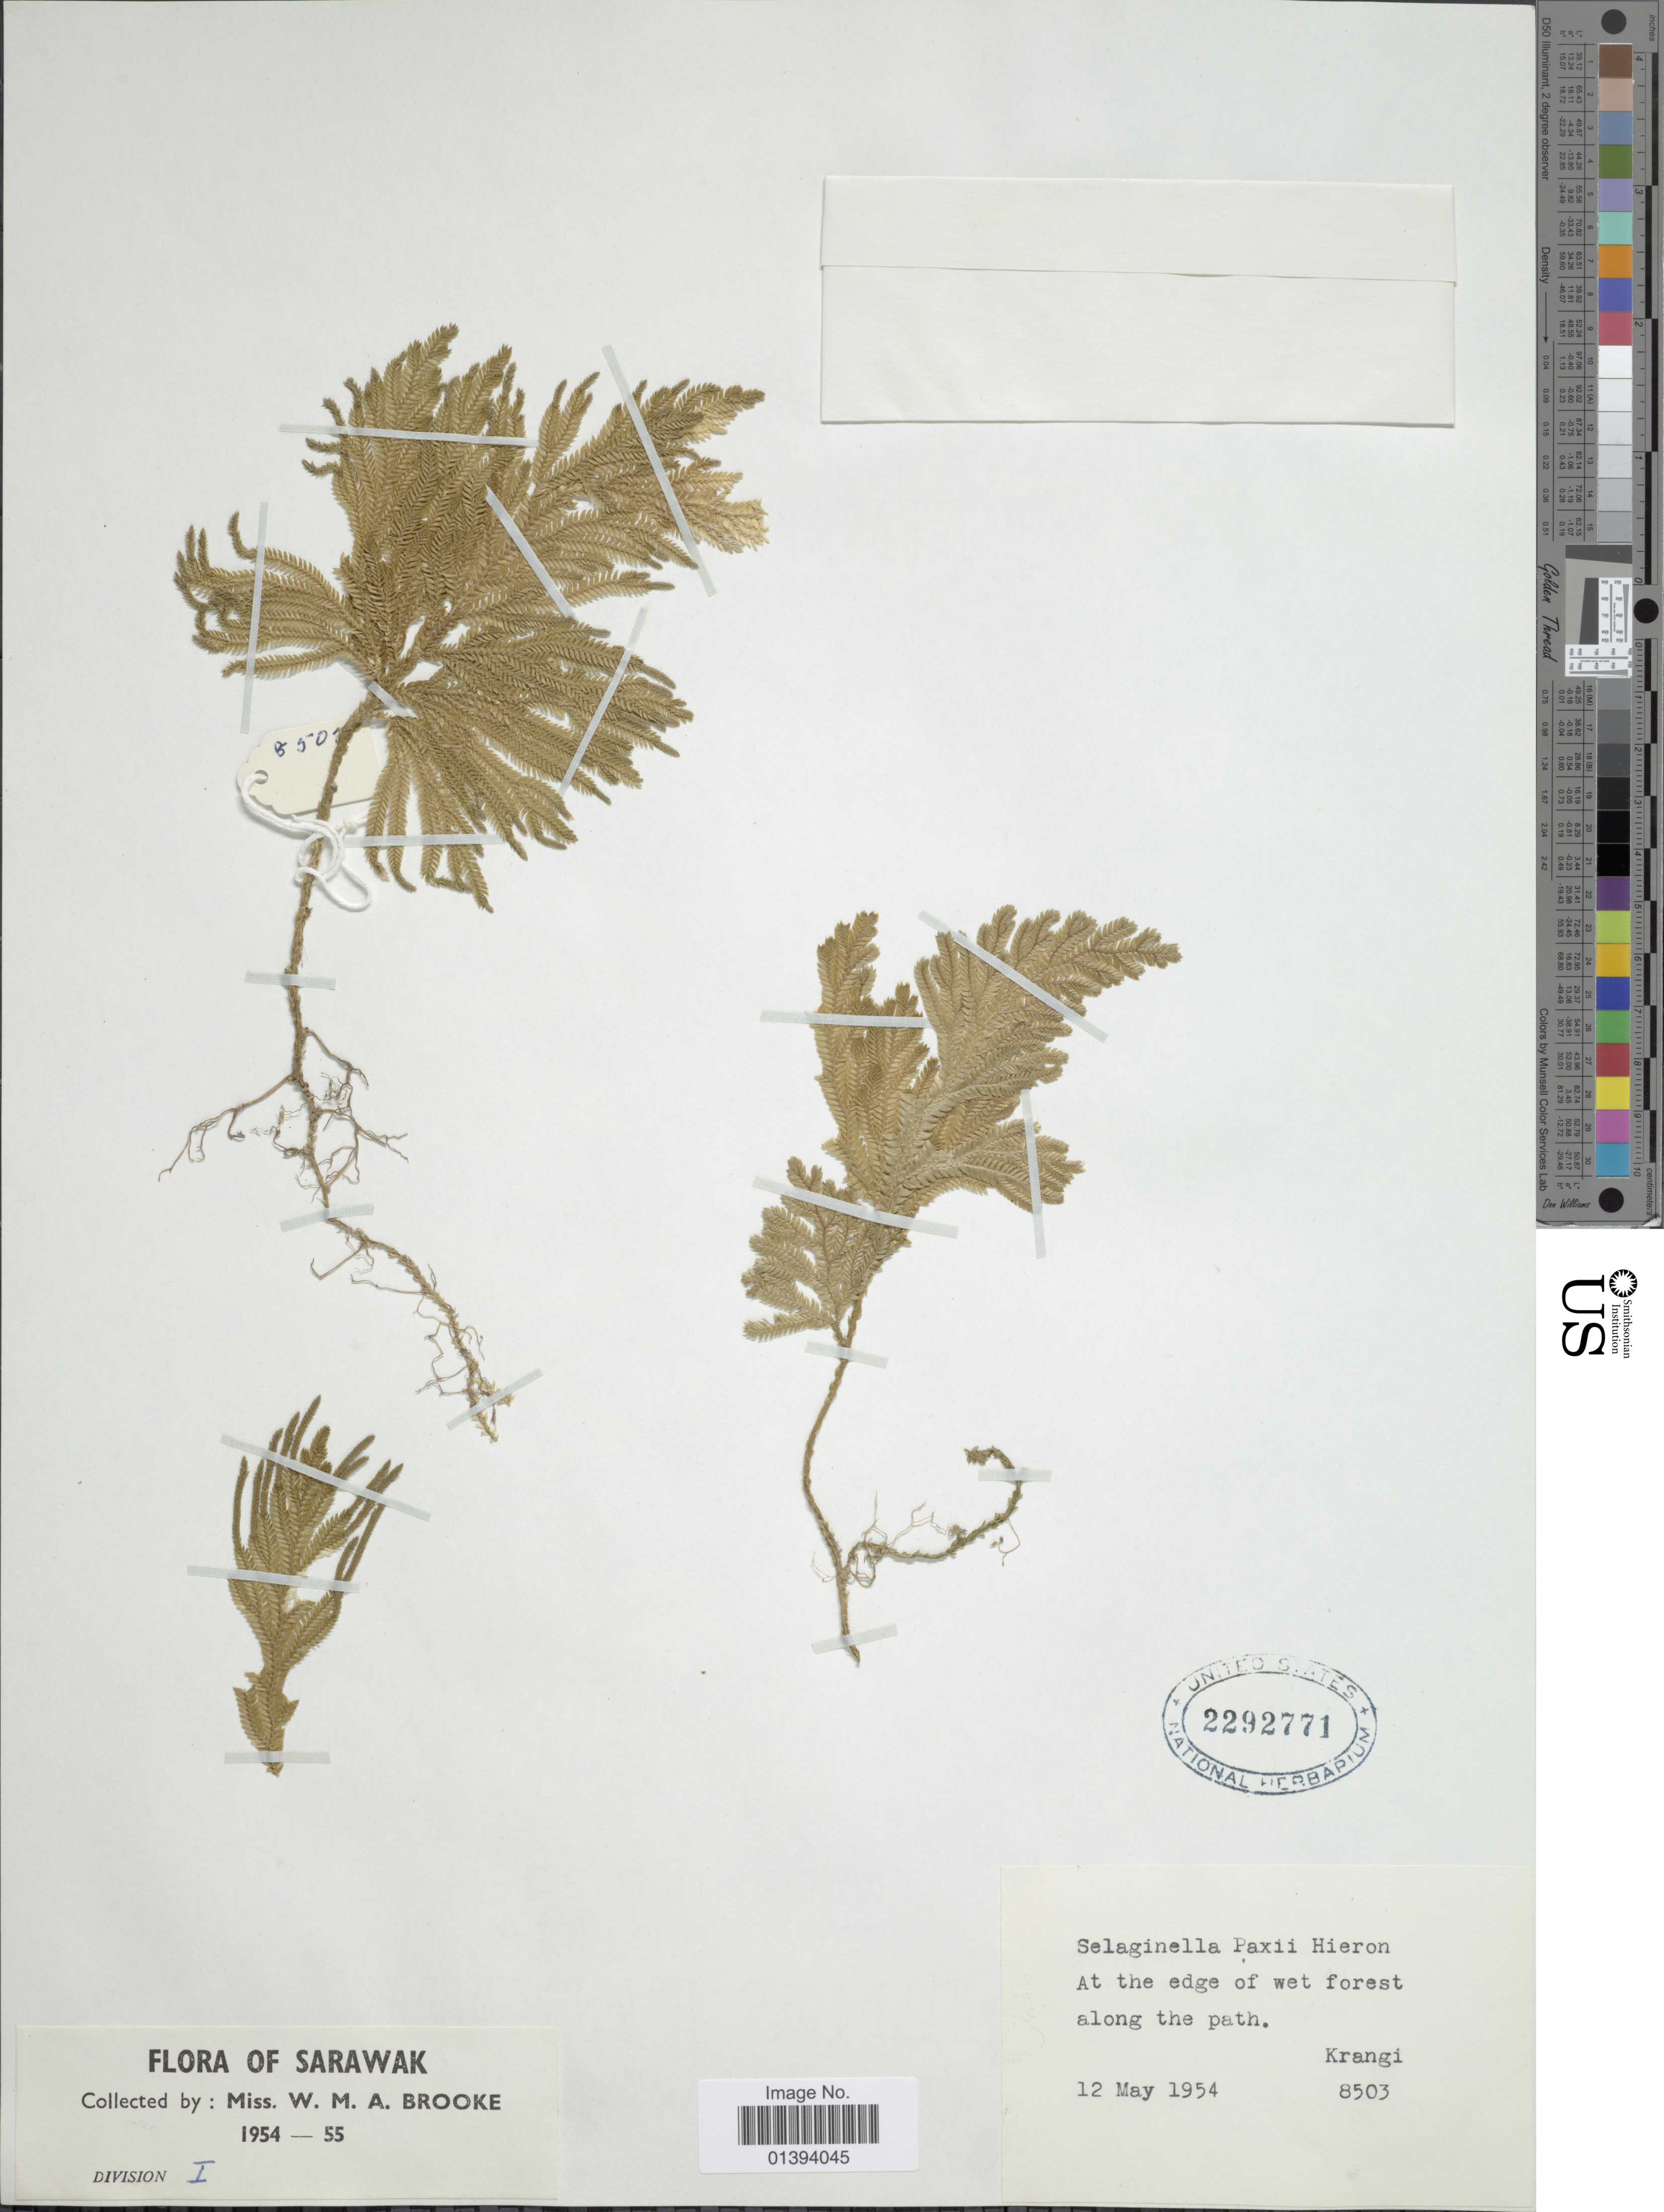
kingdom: Plantae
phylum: Tracheophyta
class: Lycopodiopsida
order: Selaginellales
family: Selaginellaceae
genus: Selaginella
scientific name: Selaginella paxii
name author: Hieron.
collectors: W. Brooke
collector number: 8503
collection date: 1954-05-12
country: Malaysia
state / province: Sarawak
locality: At the edge of wet forest, along the path Krangi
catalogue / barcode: US 2292771